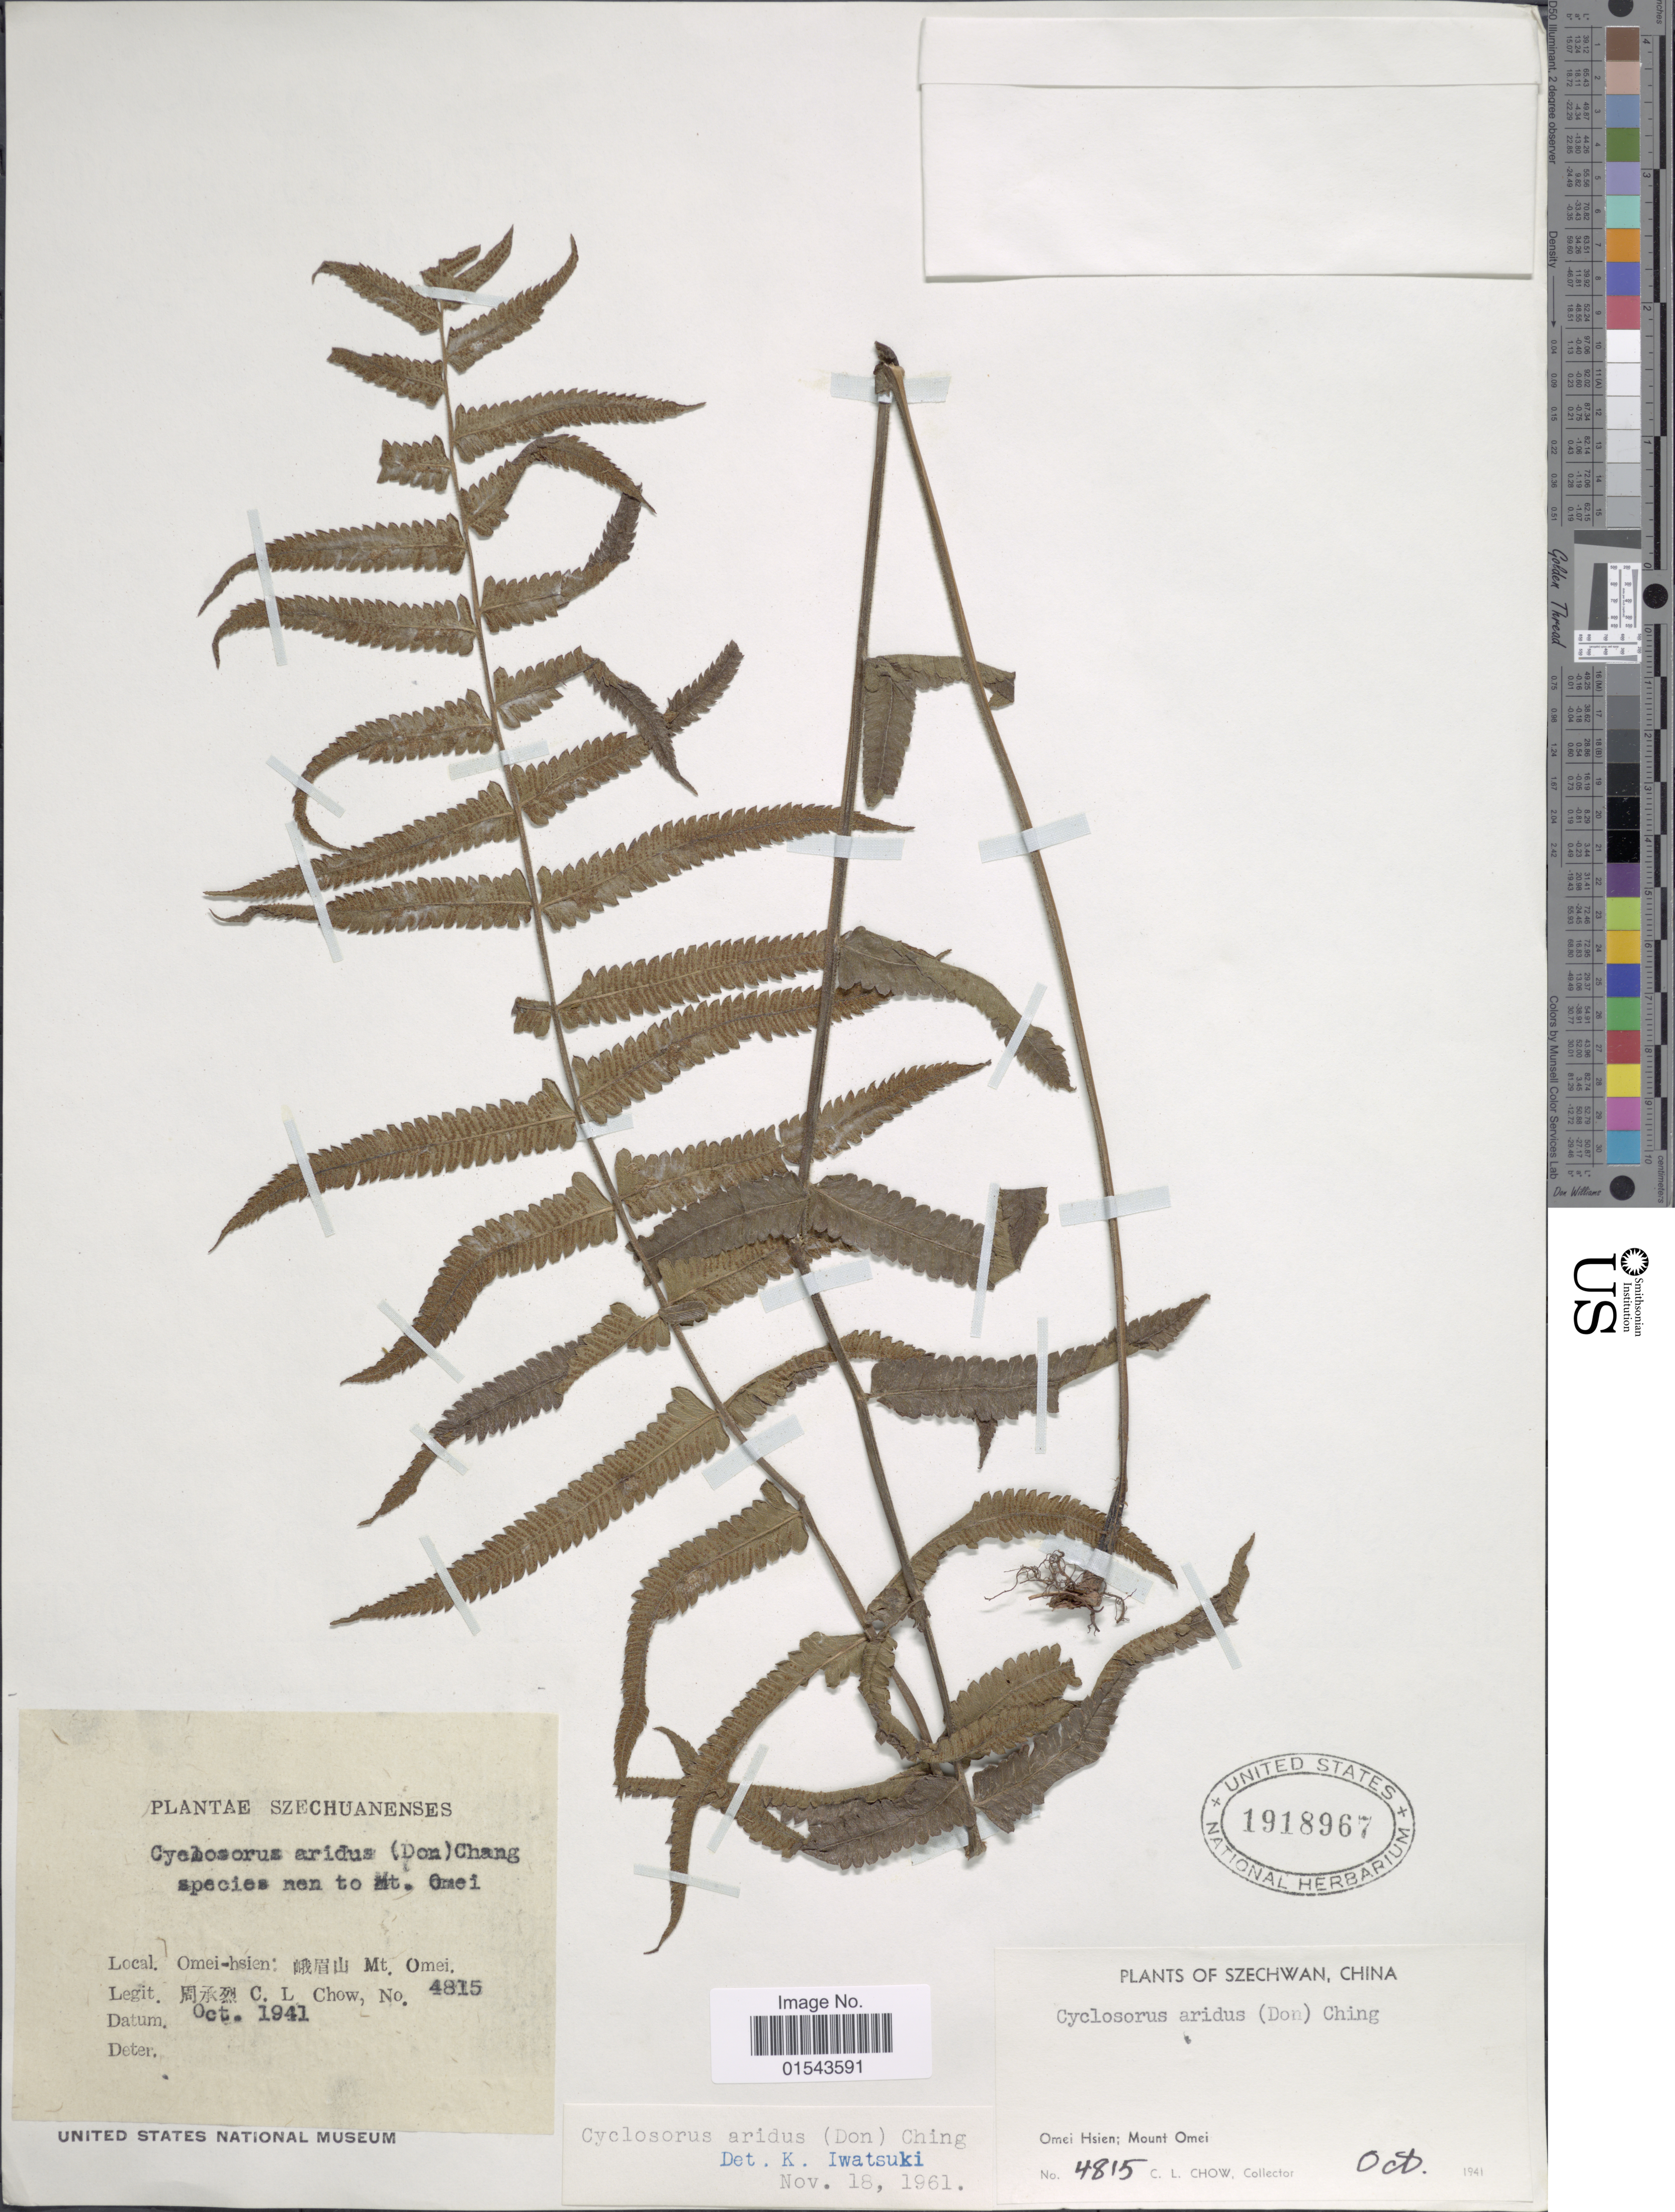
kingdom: Plantae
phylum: Tracheophyta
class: Polypodiopsida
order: Polypodiales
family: Thelypteridaceae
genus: Christella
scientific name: Christella arida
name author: (D. Don) Holttum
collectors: C. Chow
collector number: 4815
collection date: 1941-10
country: China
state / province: Sichuan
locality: Szechwan, Omei Hsien: Mount Omei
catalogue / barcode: US 1918967